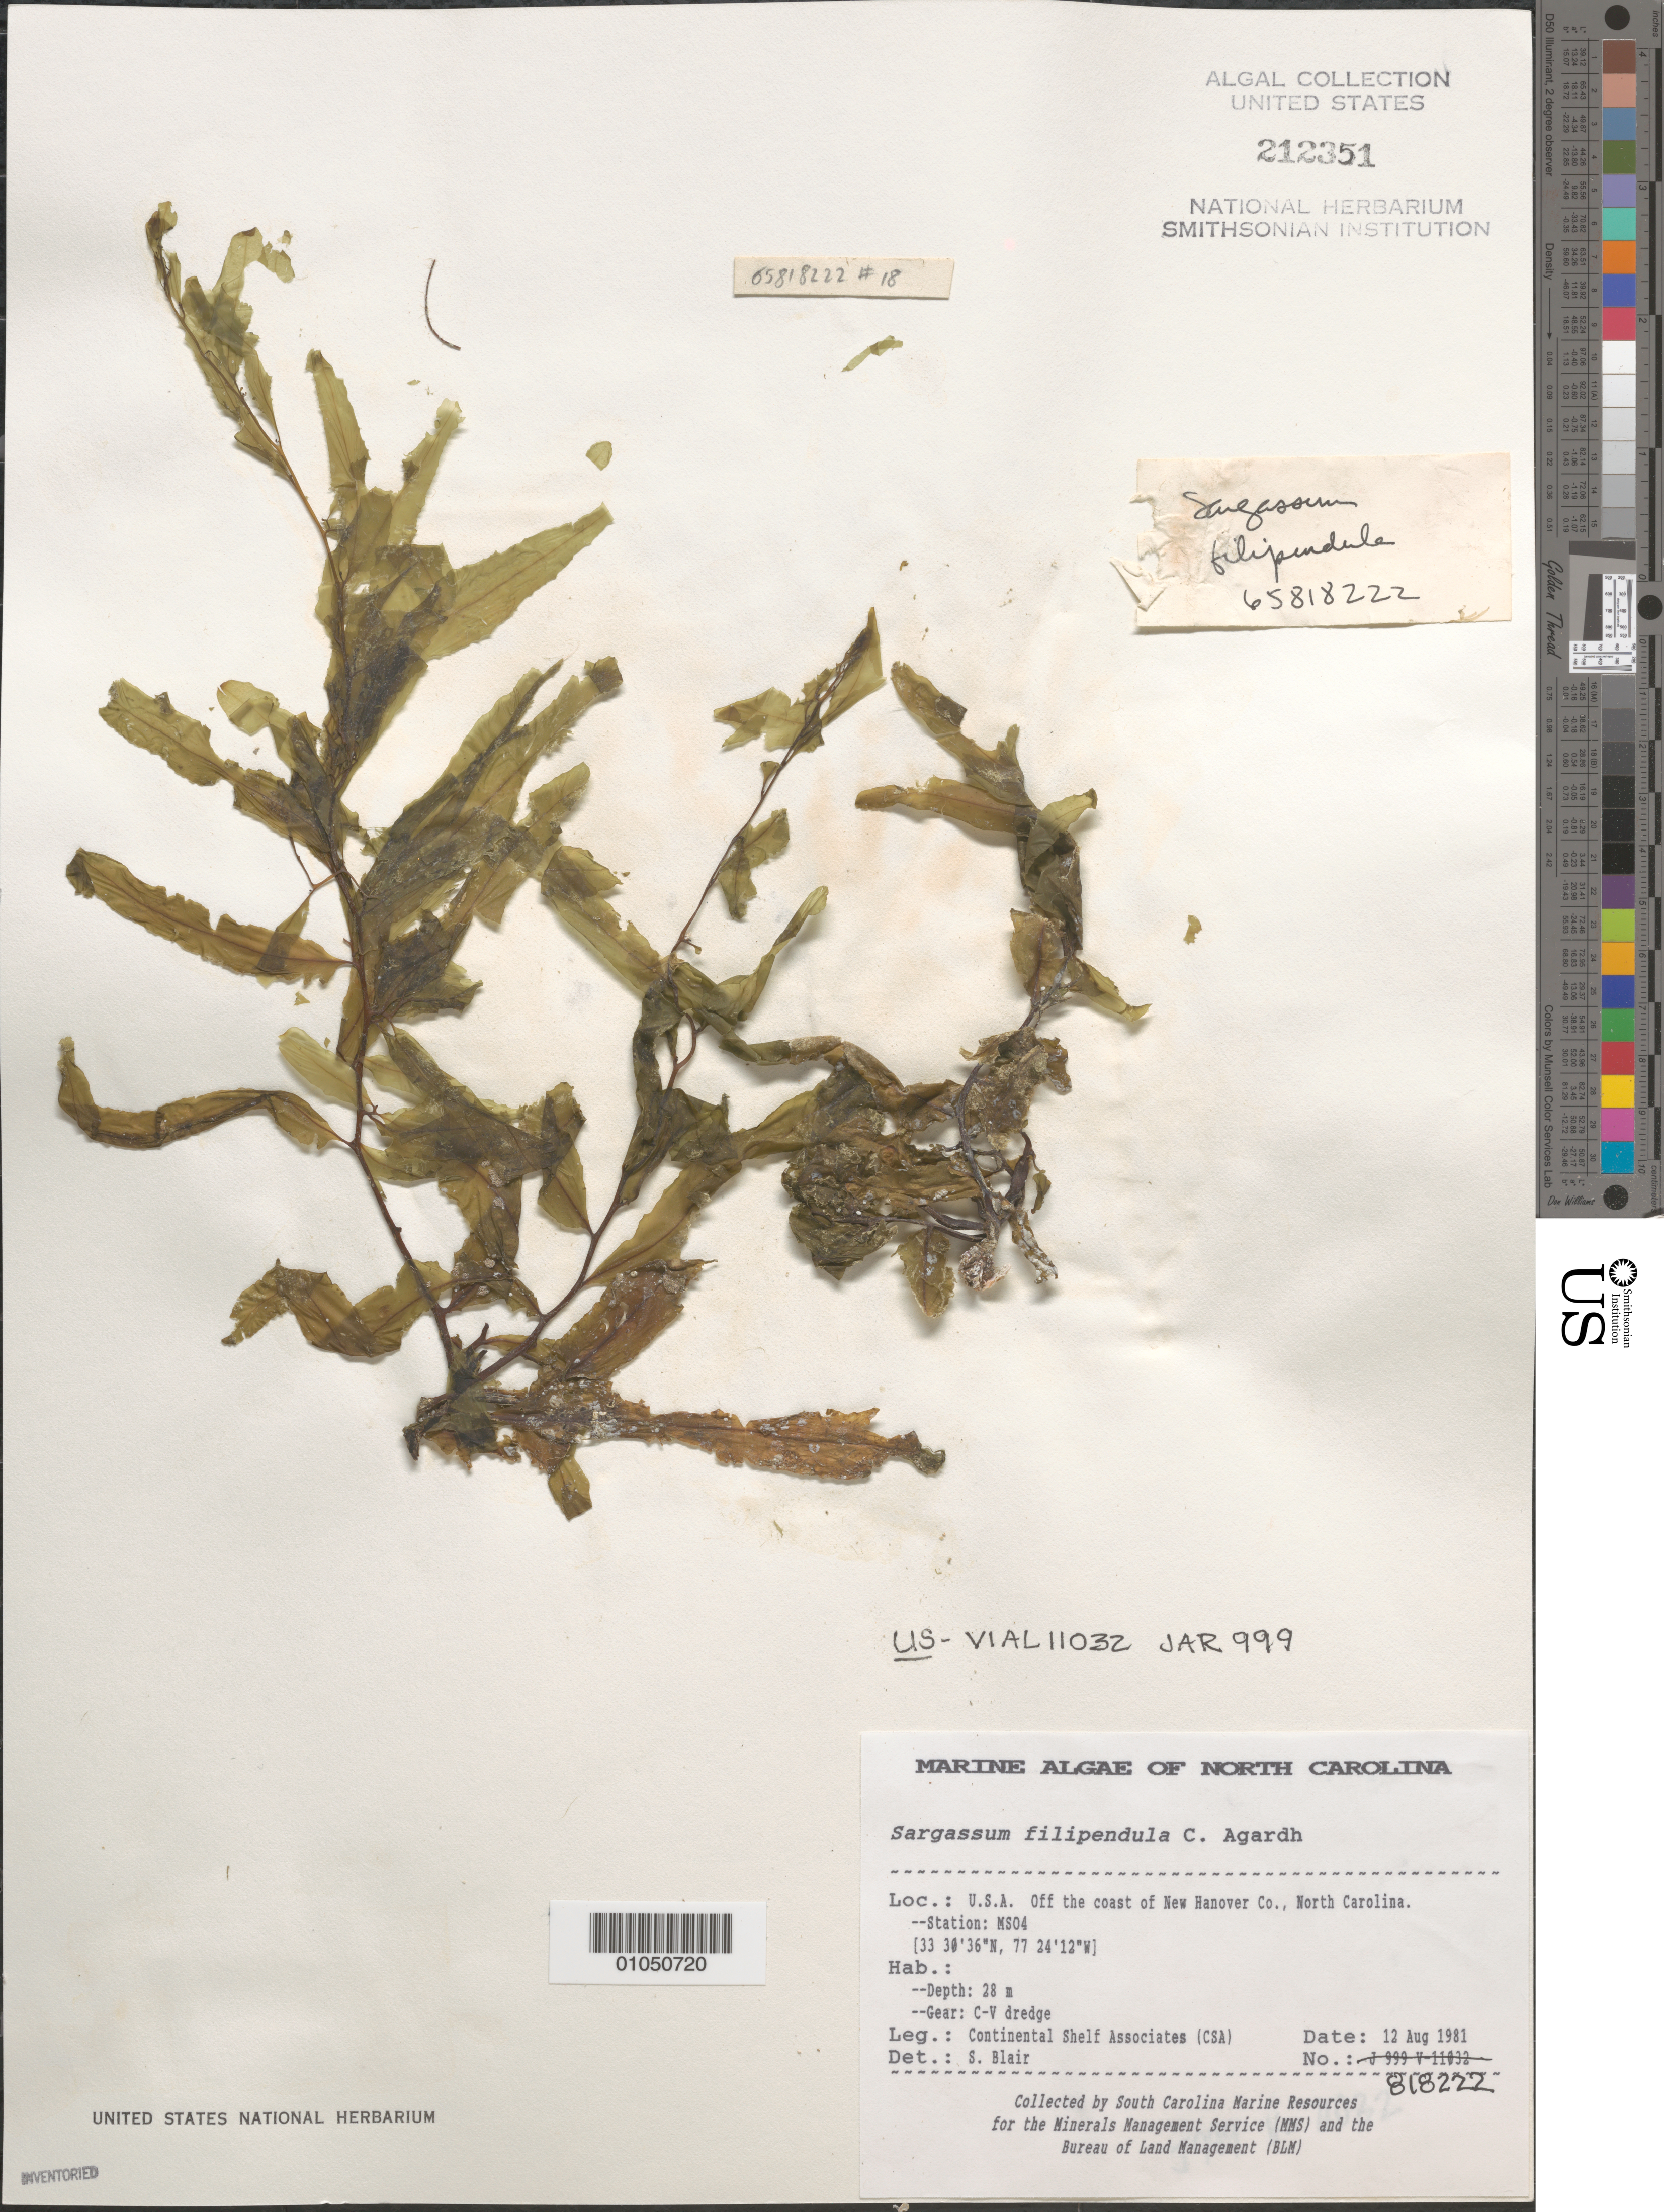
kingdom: Chromista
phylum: Ochrophyta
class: Phaeophyceae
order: Fucales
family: Sargassaceae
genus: Sargassum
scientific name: Sargassum filipendula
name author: C. Agardh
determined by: Blair, S. M.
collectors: Continental Shelf Associates for the MMS/BLM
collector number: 818222 Station MS04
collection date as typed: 12 Aug 1981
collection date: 1981-08-12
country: United States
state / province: North Carolina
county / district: New Hanover County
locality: Off coast of New Hanover County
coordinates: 33 30'36"N, 077 24'12"W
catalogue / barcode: US 212351